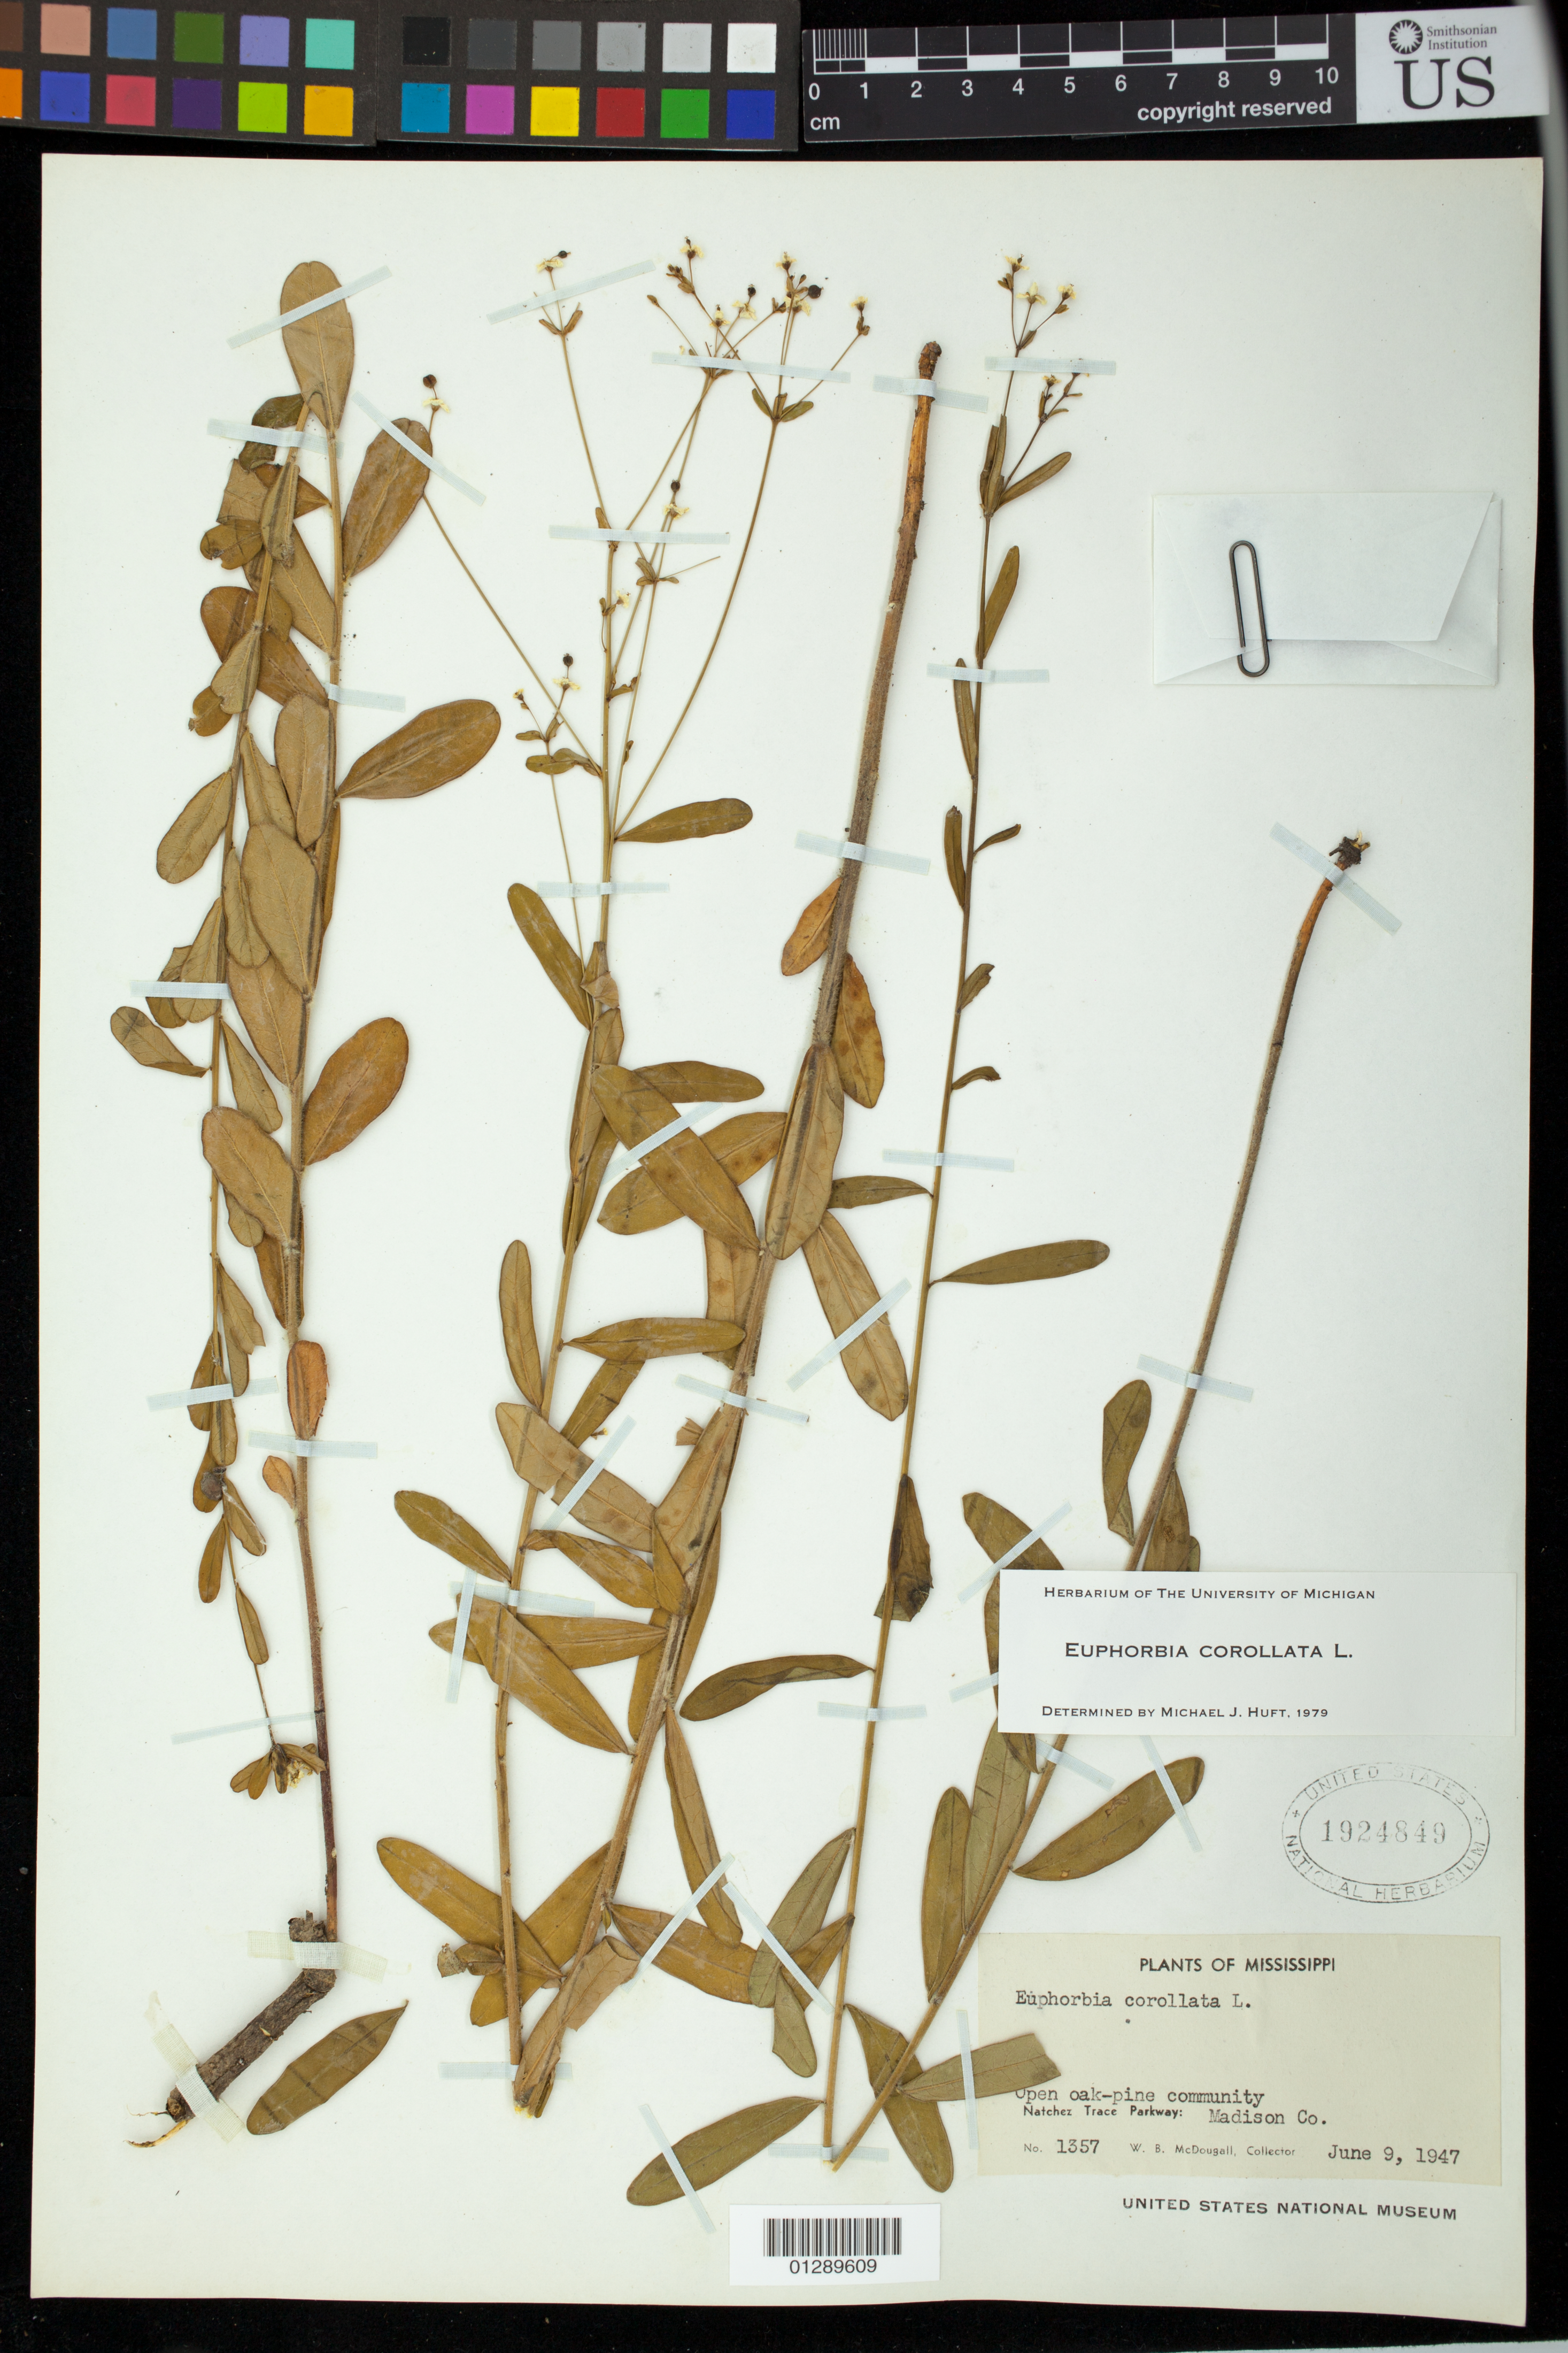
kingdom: Plantae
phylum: Tracheophyta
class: Magnoliopsida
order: Malpighiales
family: Euphorbiaceae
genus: Euphorbia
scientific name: Euphorbia corollata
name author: L.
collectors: W. McDougall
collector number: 1357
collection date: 1947-06-09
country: United States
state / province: Mississippi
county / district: Madison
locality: Natchez Trace Parkway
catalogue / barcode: US 1924849